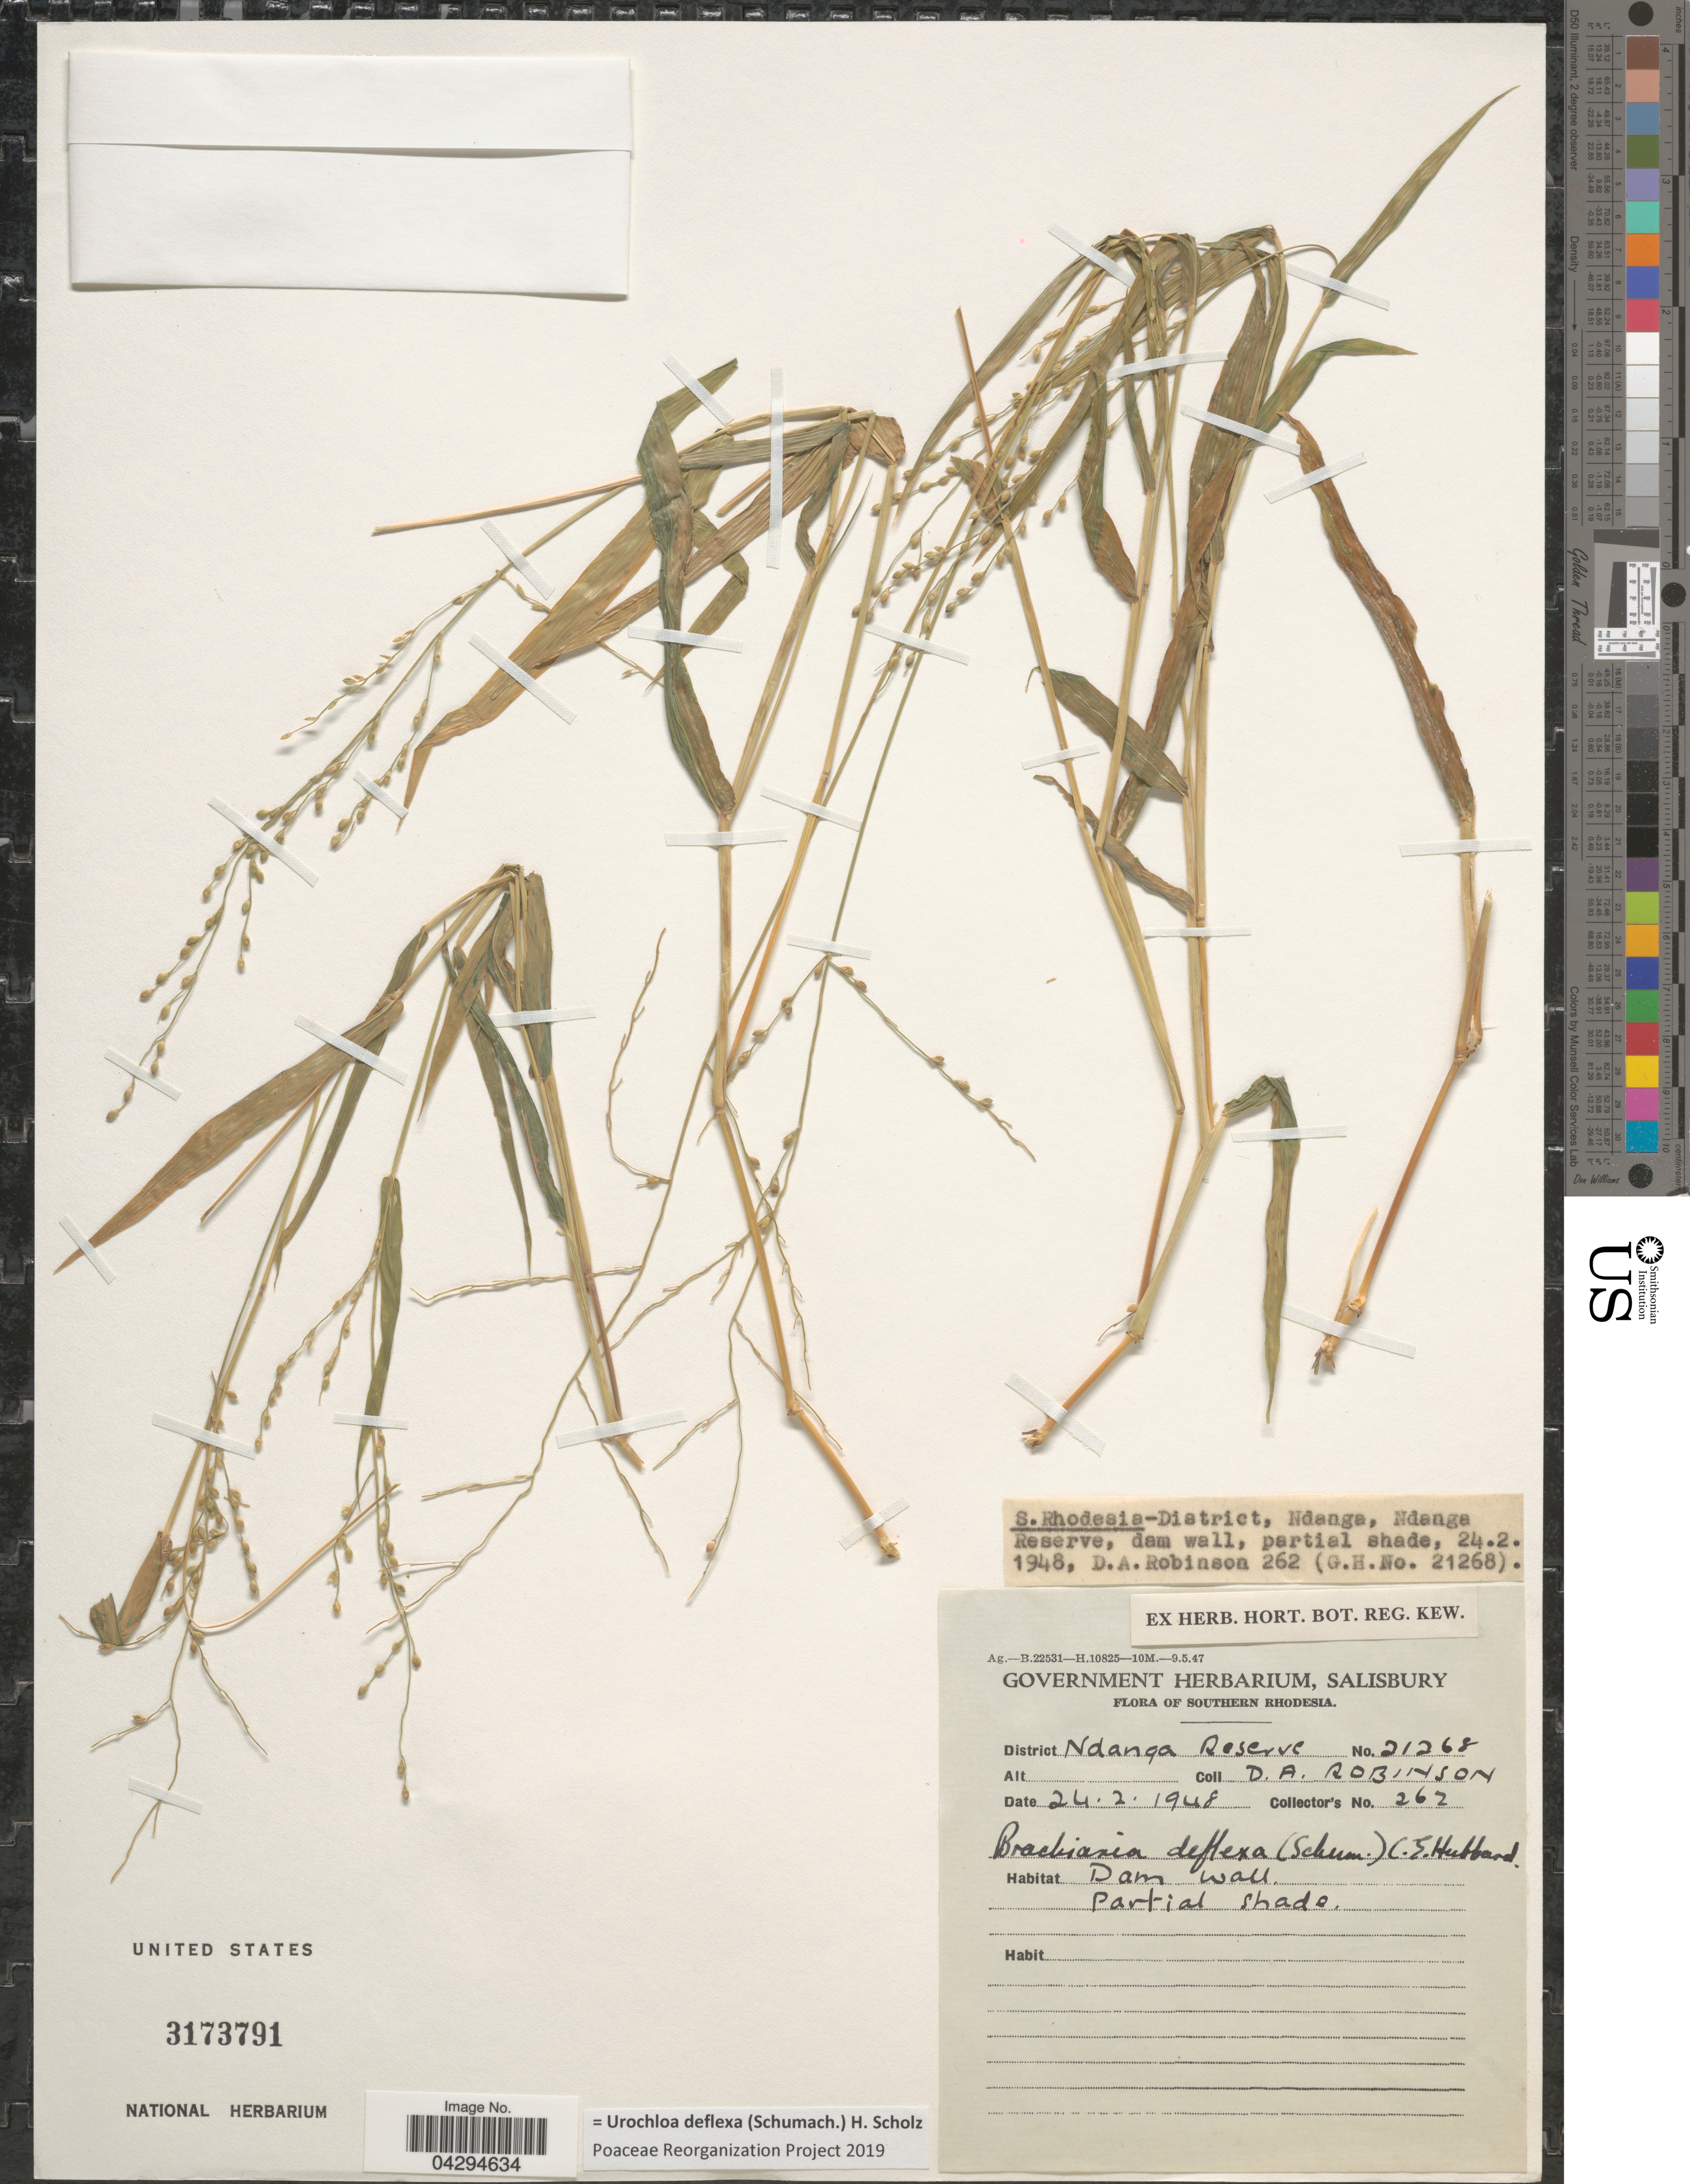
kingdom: Plantae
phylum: Tracheophyta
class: Liliopsida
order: Poales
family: Poaceae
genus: Urochloa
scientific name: Urochloa deflexa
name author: (Schumach.) H. Scholz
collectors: D. Robinson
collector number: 21268/262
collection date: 1948-02-24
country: Zimbabwe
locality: Southern Rhodesia. District, Ndanga, Ndanga Reserve, dam wall.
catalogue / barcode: US 3173791